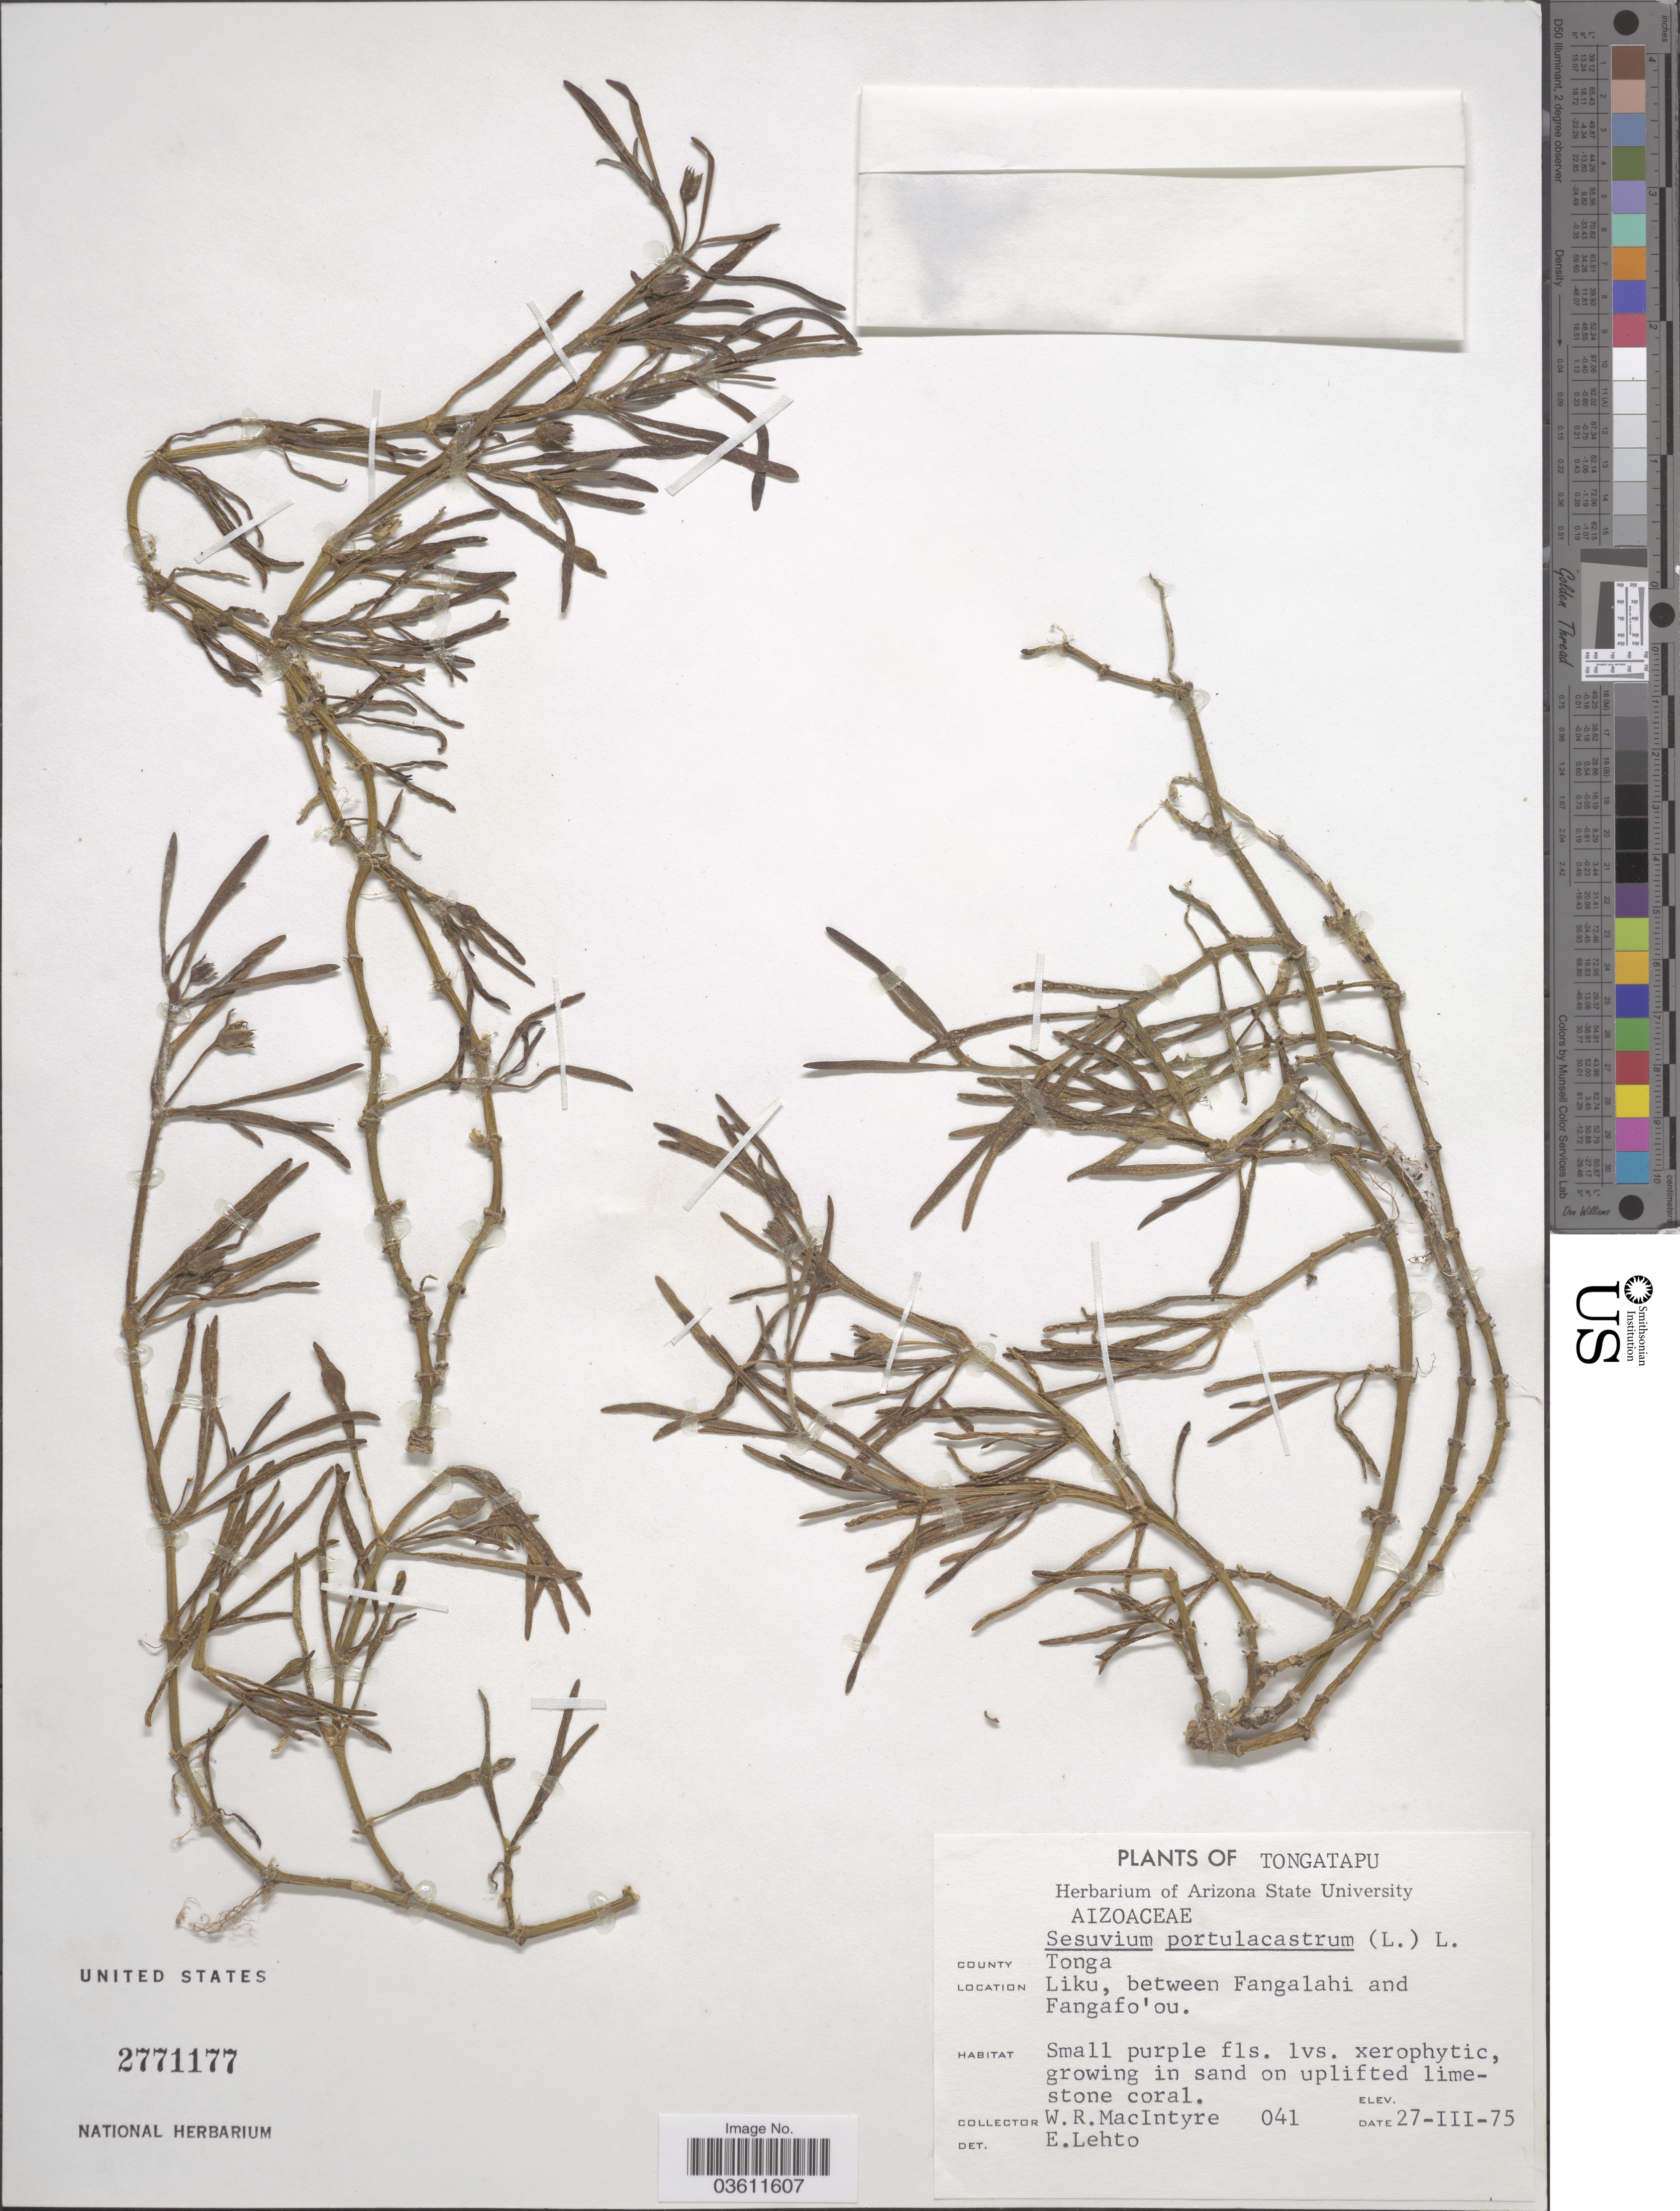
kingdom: Plantae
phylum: Tracheophyta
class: Magnoliopsida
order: Caryophyllales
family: Aizoaceae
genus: Sesuvium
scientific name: Sesuvium portulacastrum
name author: (L.) L.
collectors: W.R. Macintyre & E. Lehto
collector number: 041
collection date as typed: Transcribed d/m/y: 27/3/75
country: Tonga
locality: Tongatapu. County Tonga. Liku, between Fangalahi and Fangafo'ou.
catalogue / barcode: US 2771177